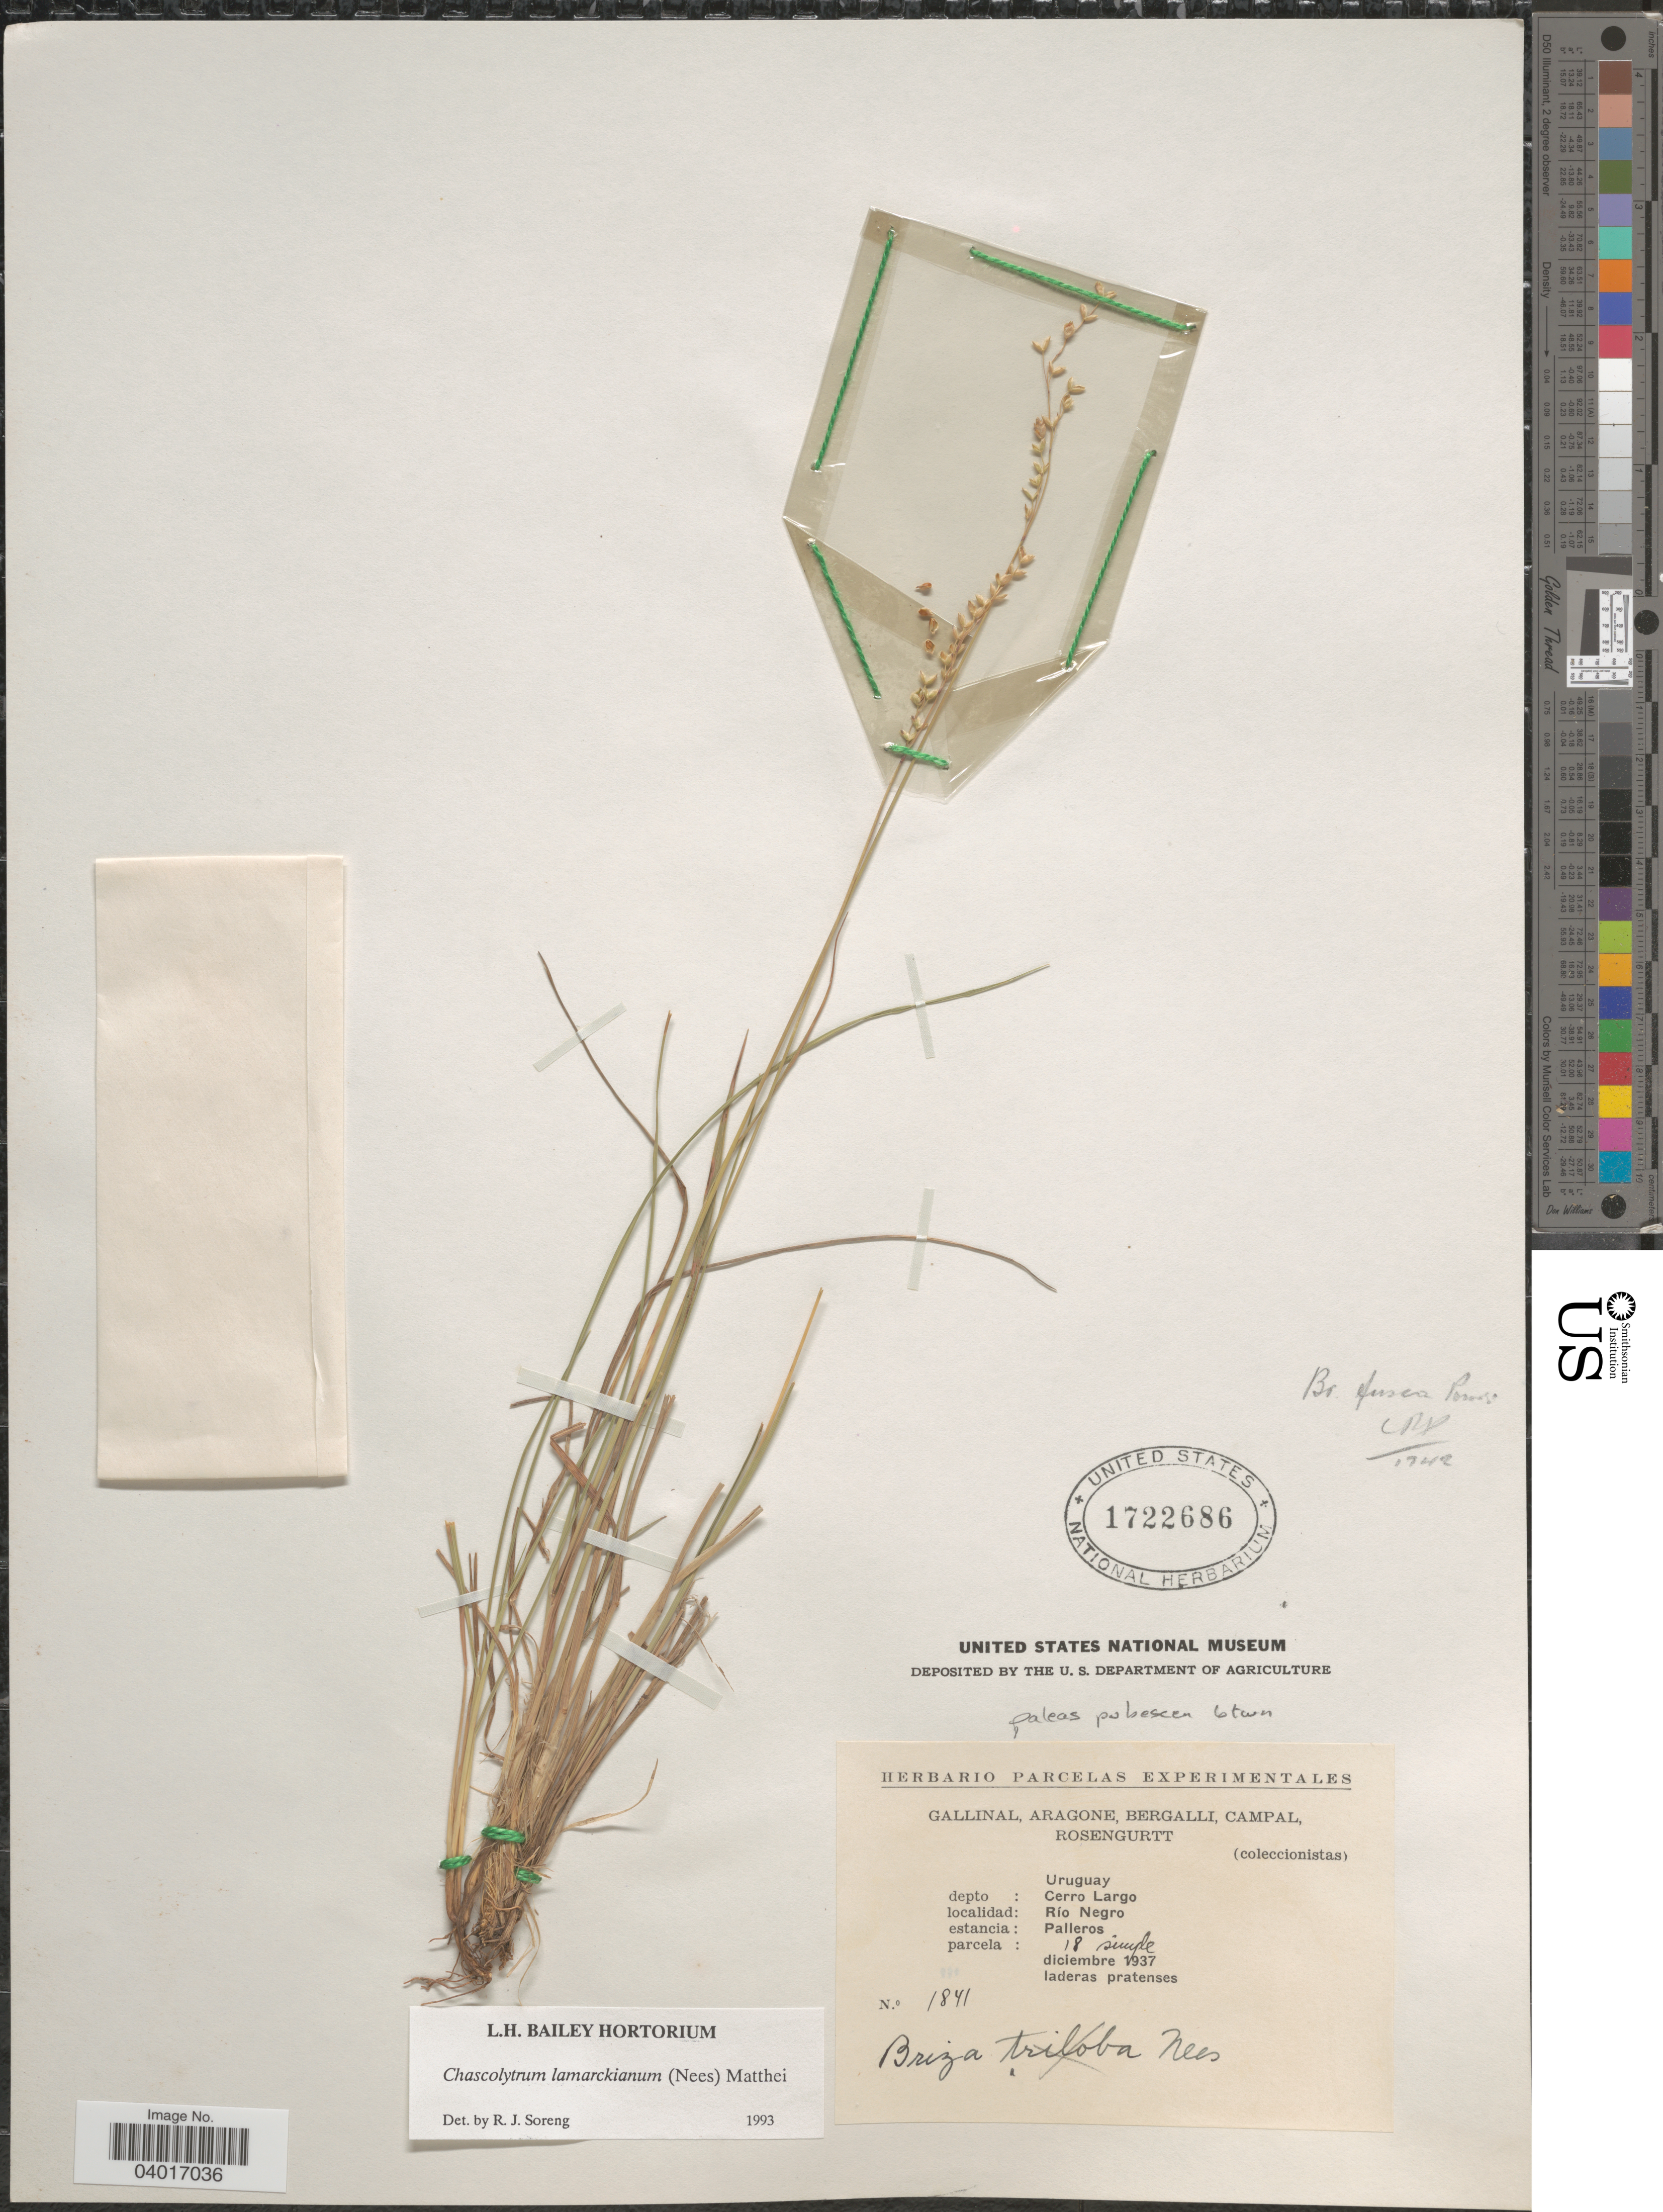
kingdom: Plantae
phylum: Tracheophyta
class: Liliopsida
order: Poales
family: Poaceae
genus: Chascolytrum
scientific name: Chascolytrum lamarckianum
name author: (Nees) Matthei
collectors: -. Gallinal, -- Aragone, -- Bergalli, -- Campal & Rosengurtt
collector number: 1841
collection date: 1937-12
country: Uruguay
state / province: Cerro Largo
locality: Depto: Cerro Largo. Río Negro. Estancia: Palleros. Parcela: 18 simple.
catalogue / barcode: US 1722686